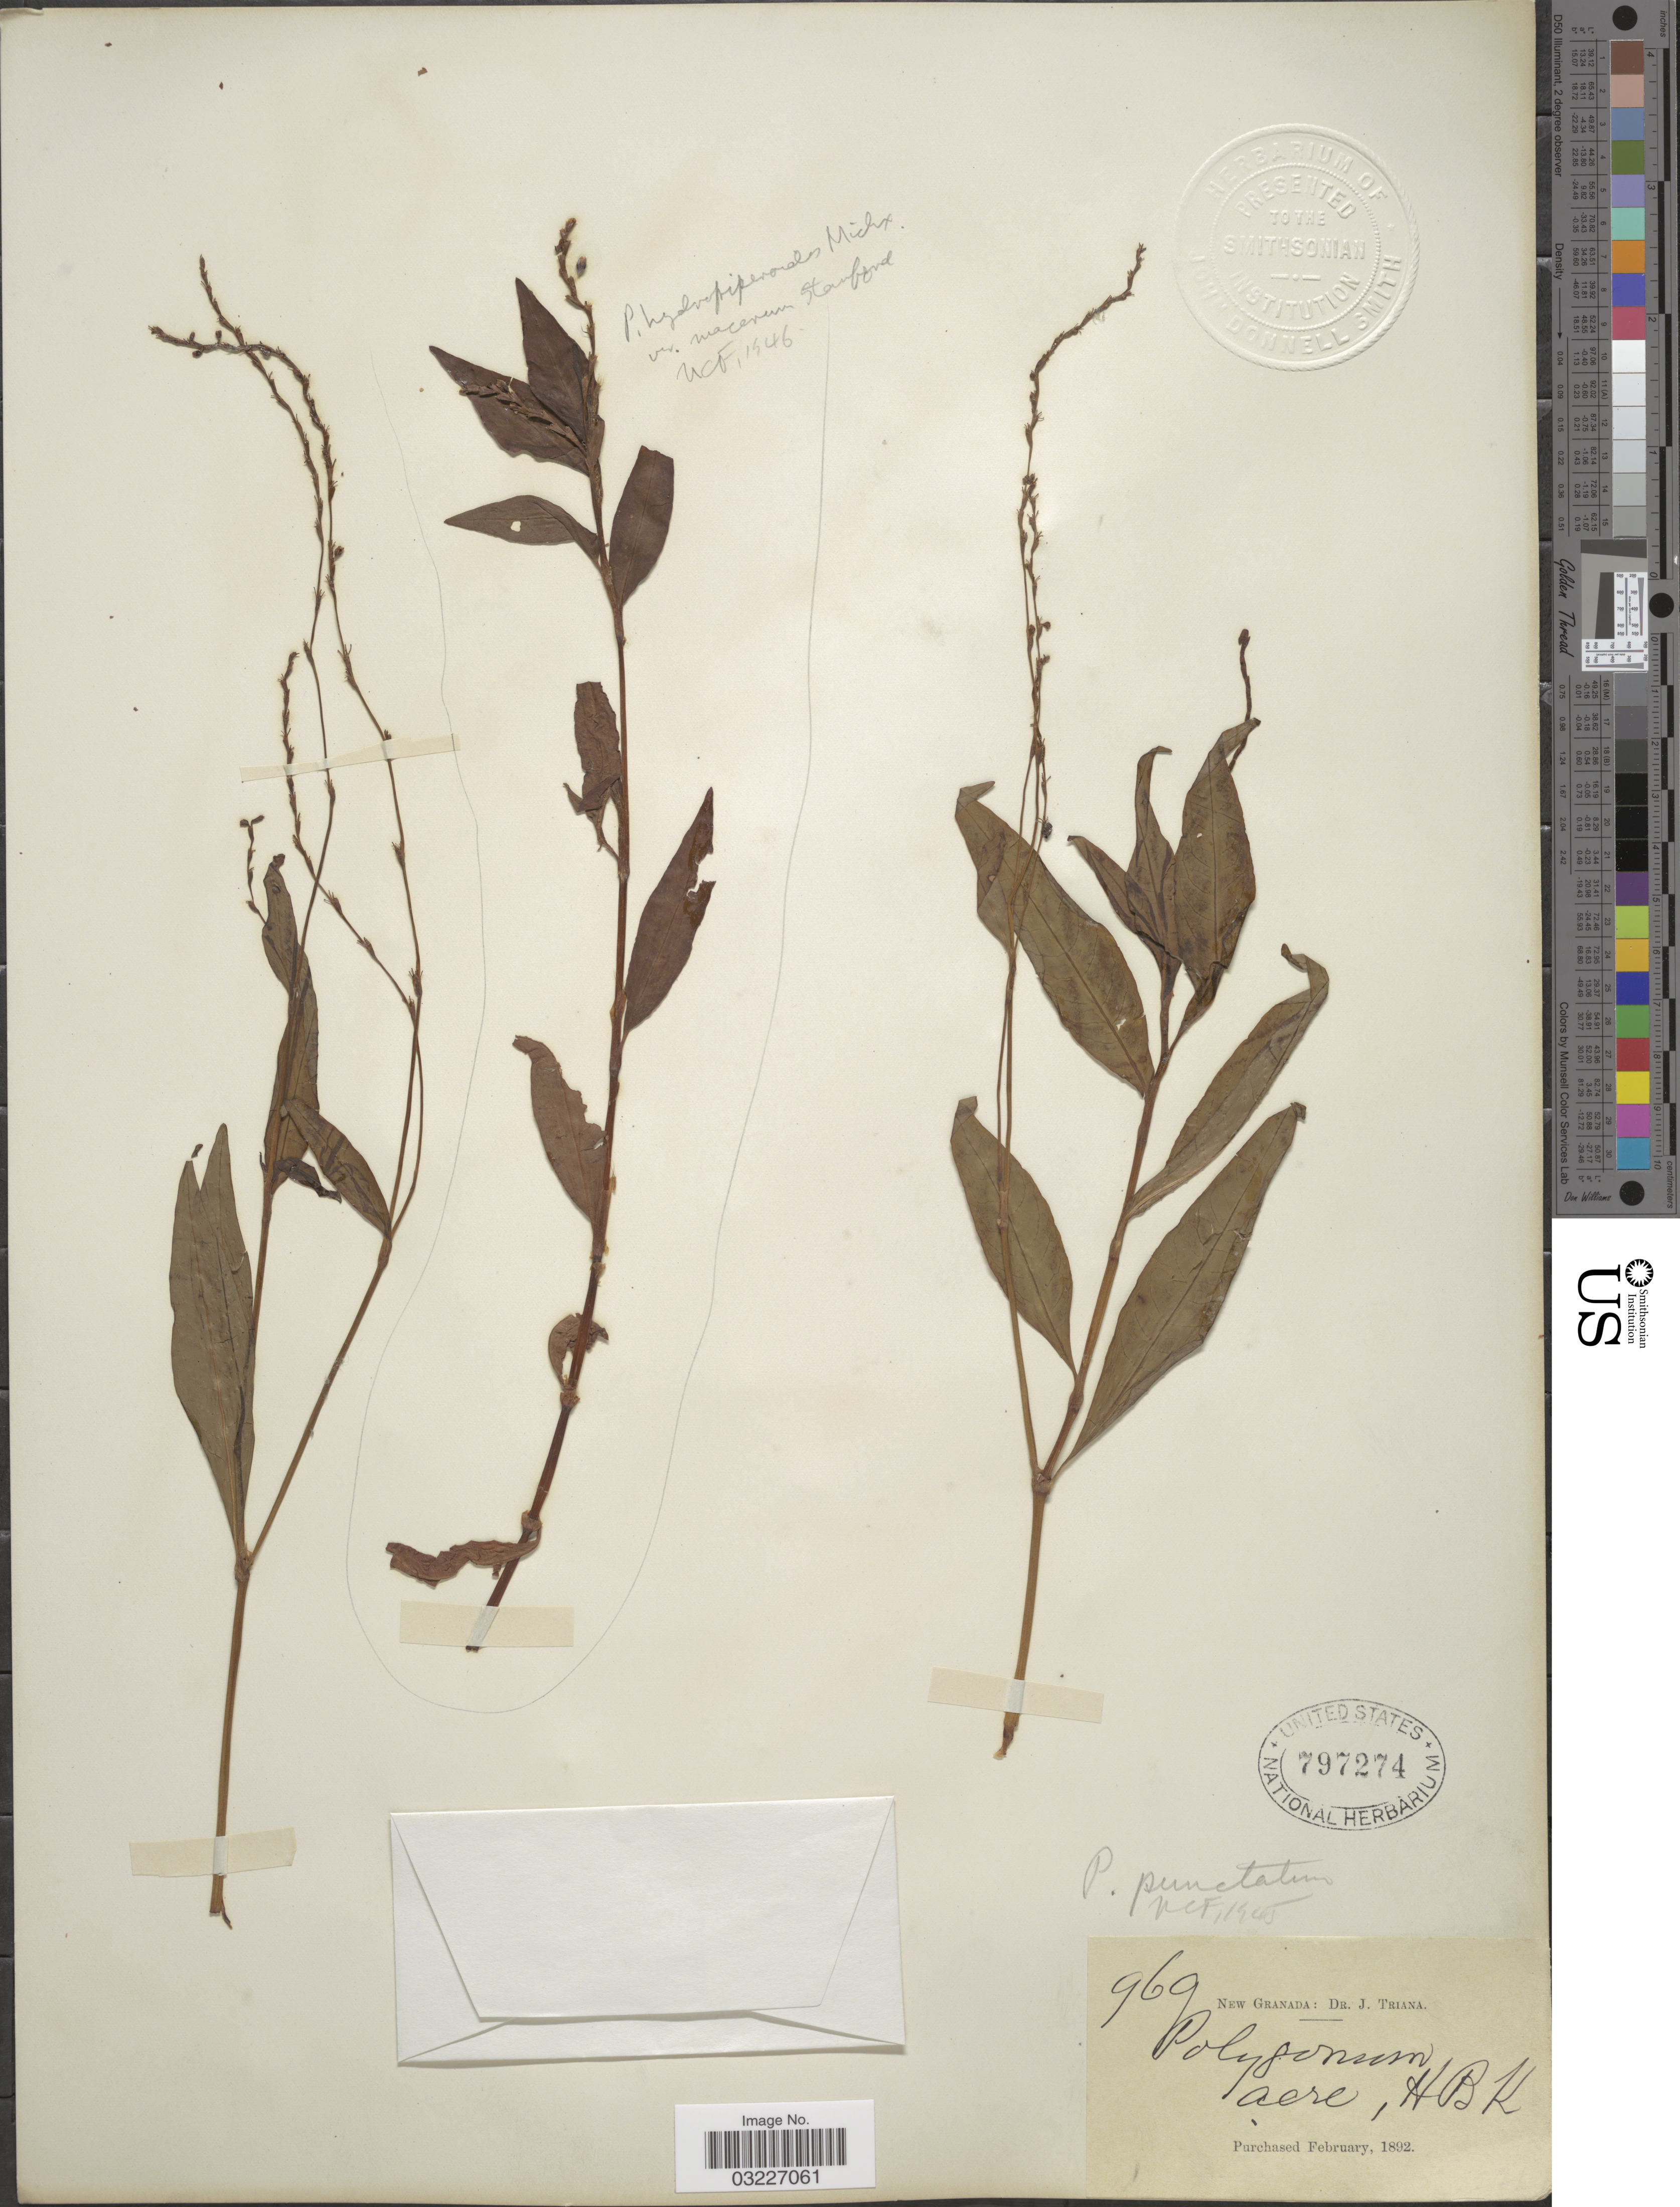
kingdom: Plantae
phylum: Tracheophyta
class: Magnoliopsida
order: Caryophyllales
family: Polygonaceae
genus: Polygonum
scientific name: Polygonum opelousanum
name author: Riddell ex Small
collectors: J. Triana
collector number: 969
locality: New Granada.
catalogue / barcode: US 797274